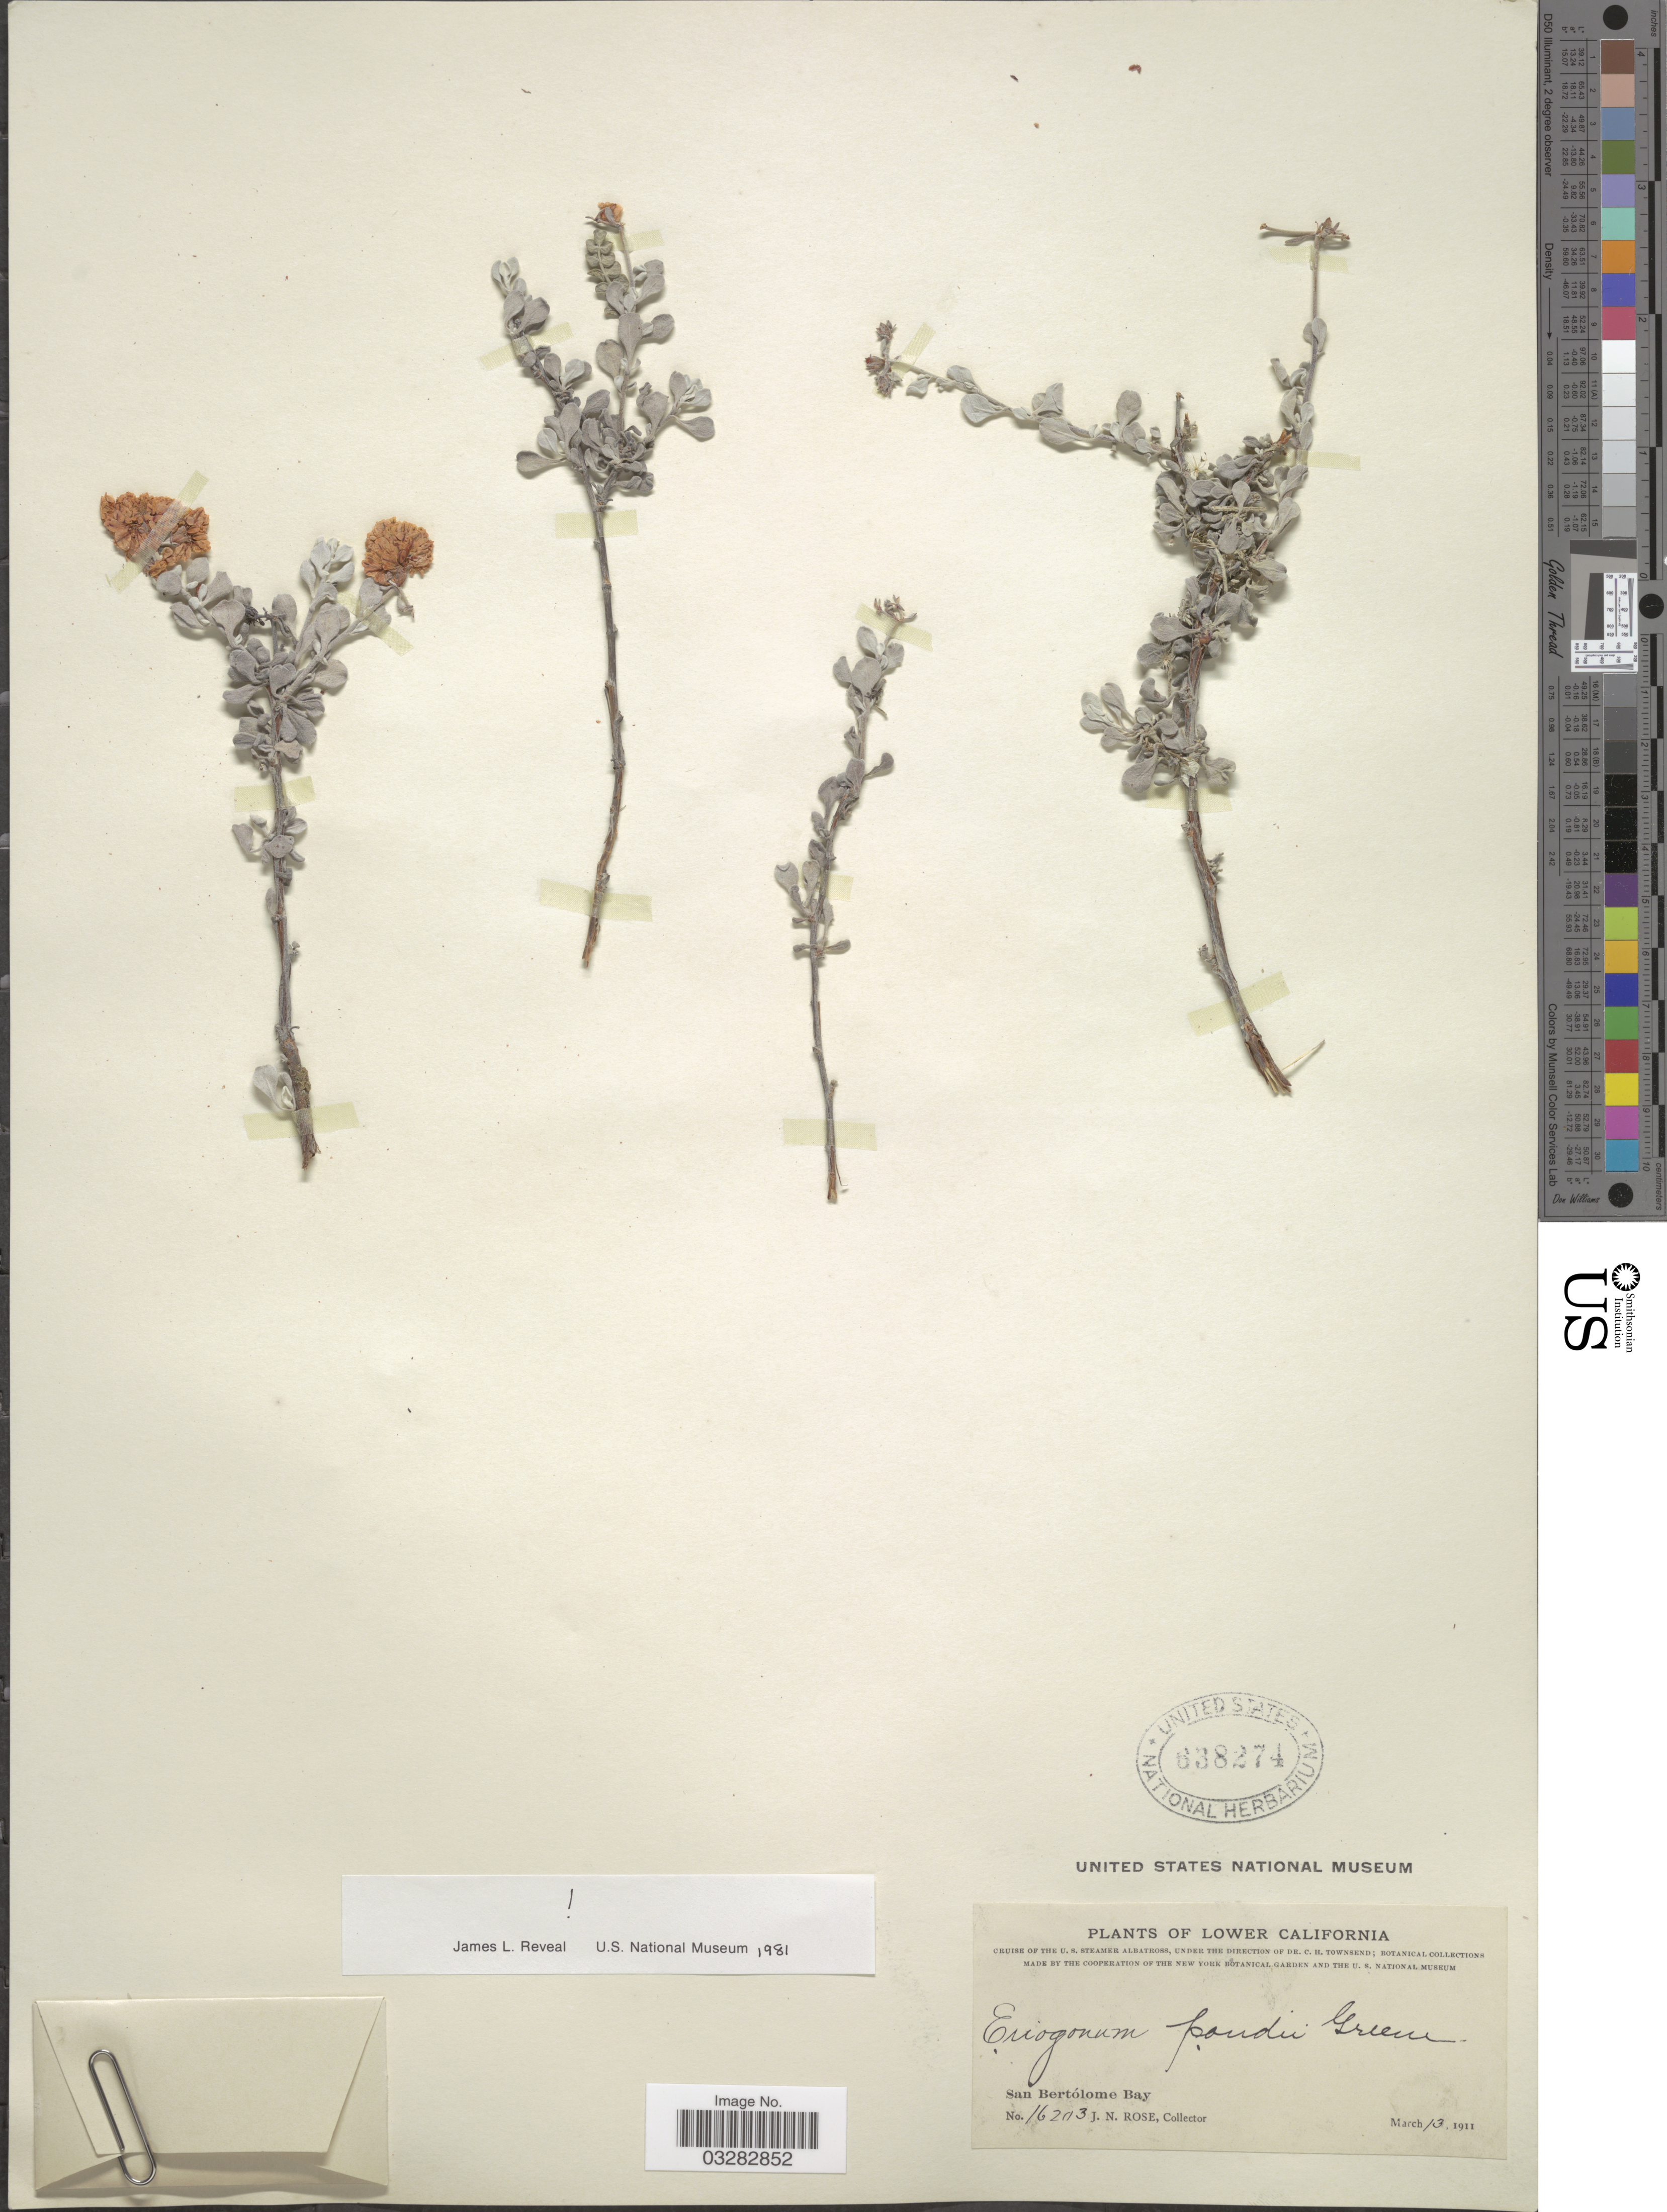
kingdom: Plantae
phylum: Tracheophyta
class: Magnoliopsida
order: Caryophyllales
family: Polygonaceae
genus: Eriogonum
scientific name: Eriogonum pondii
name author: Greene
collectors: J. N. Rose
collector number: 16203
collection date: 1911-03-13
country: Mexico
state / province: Baja California Sur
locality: Lower California. San Bertólome Bay.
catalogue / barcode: US 638274